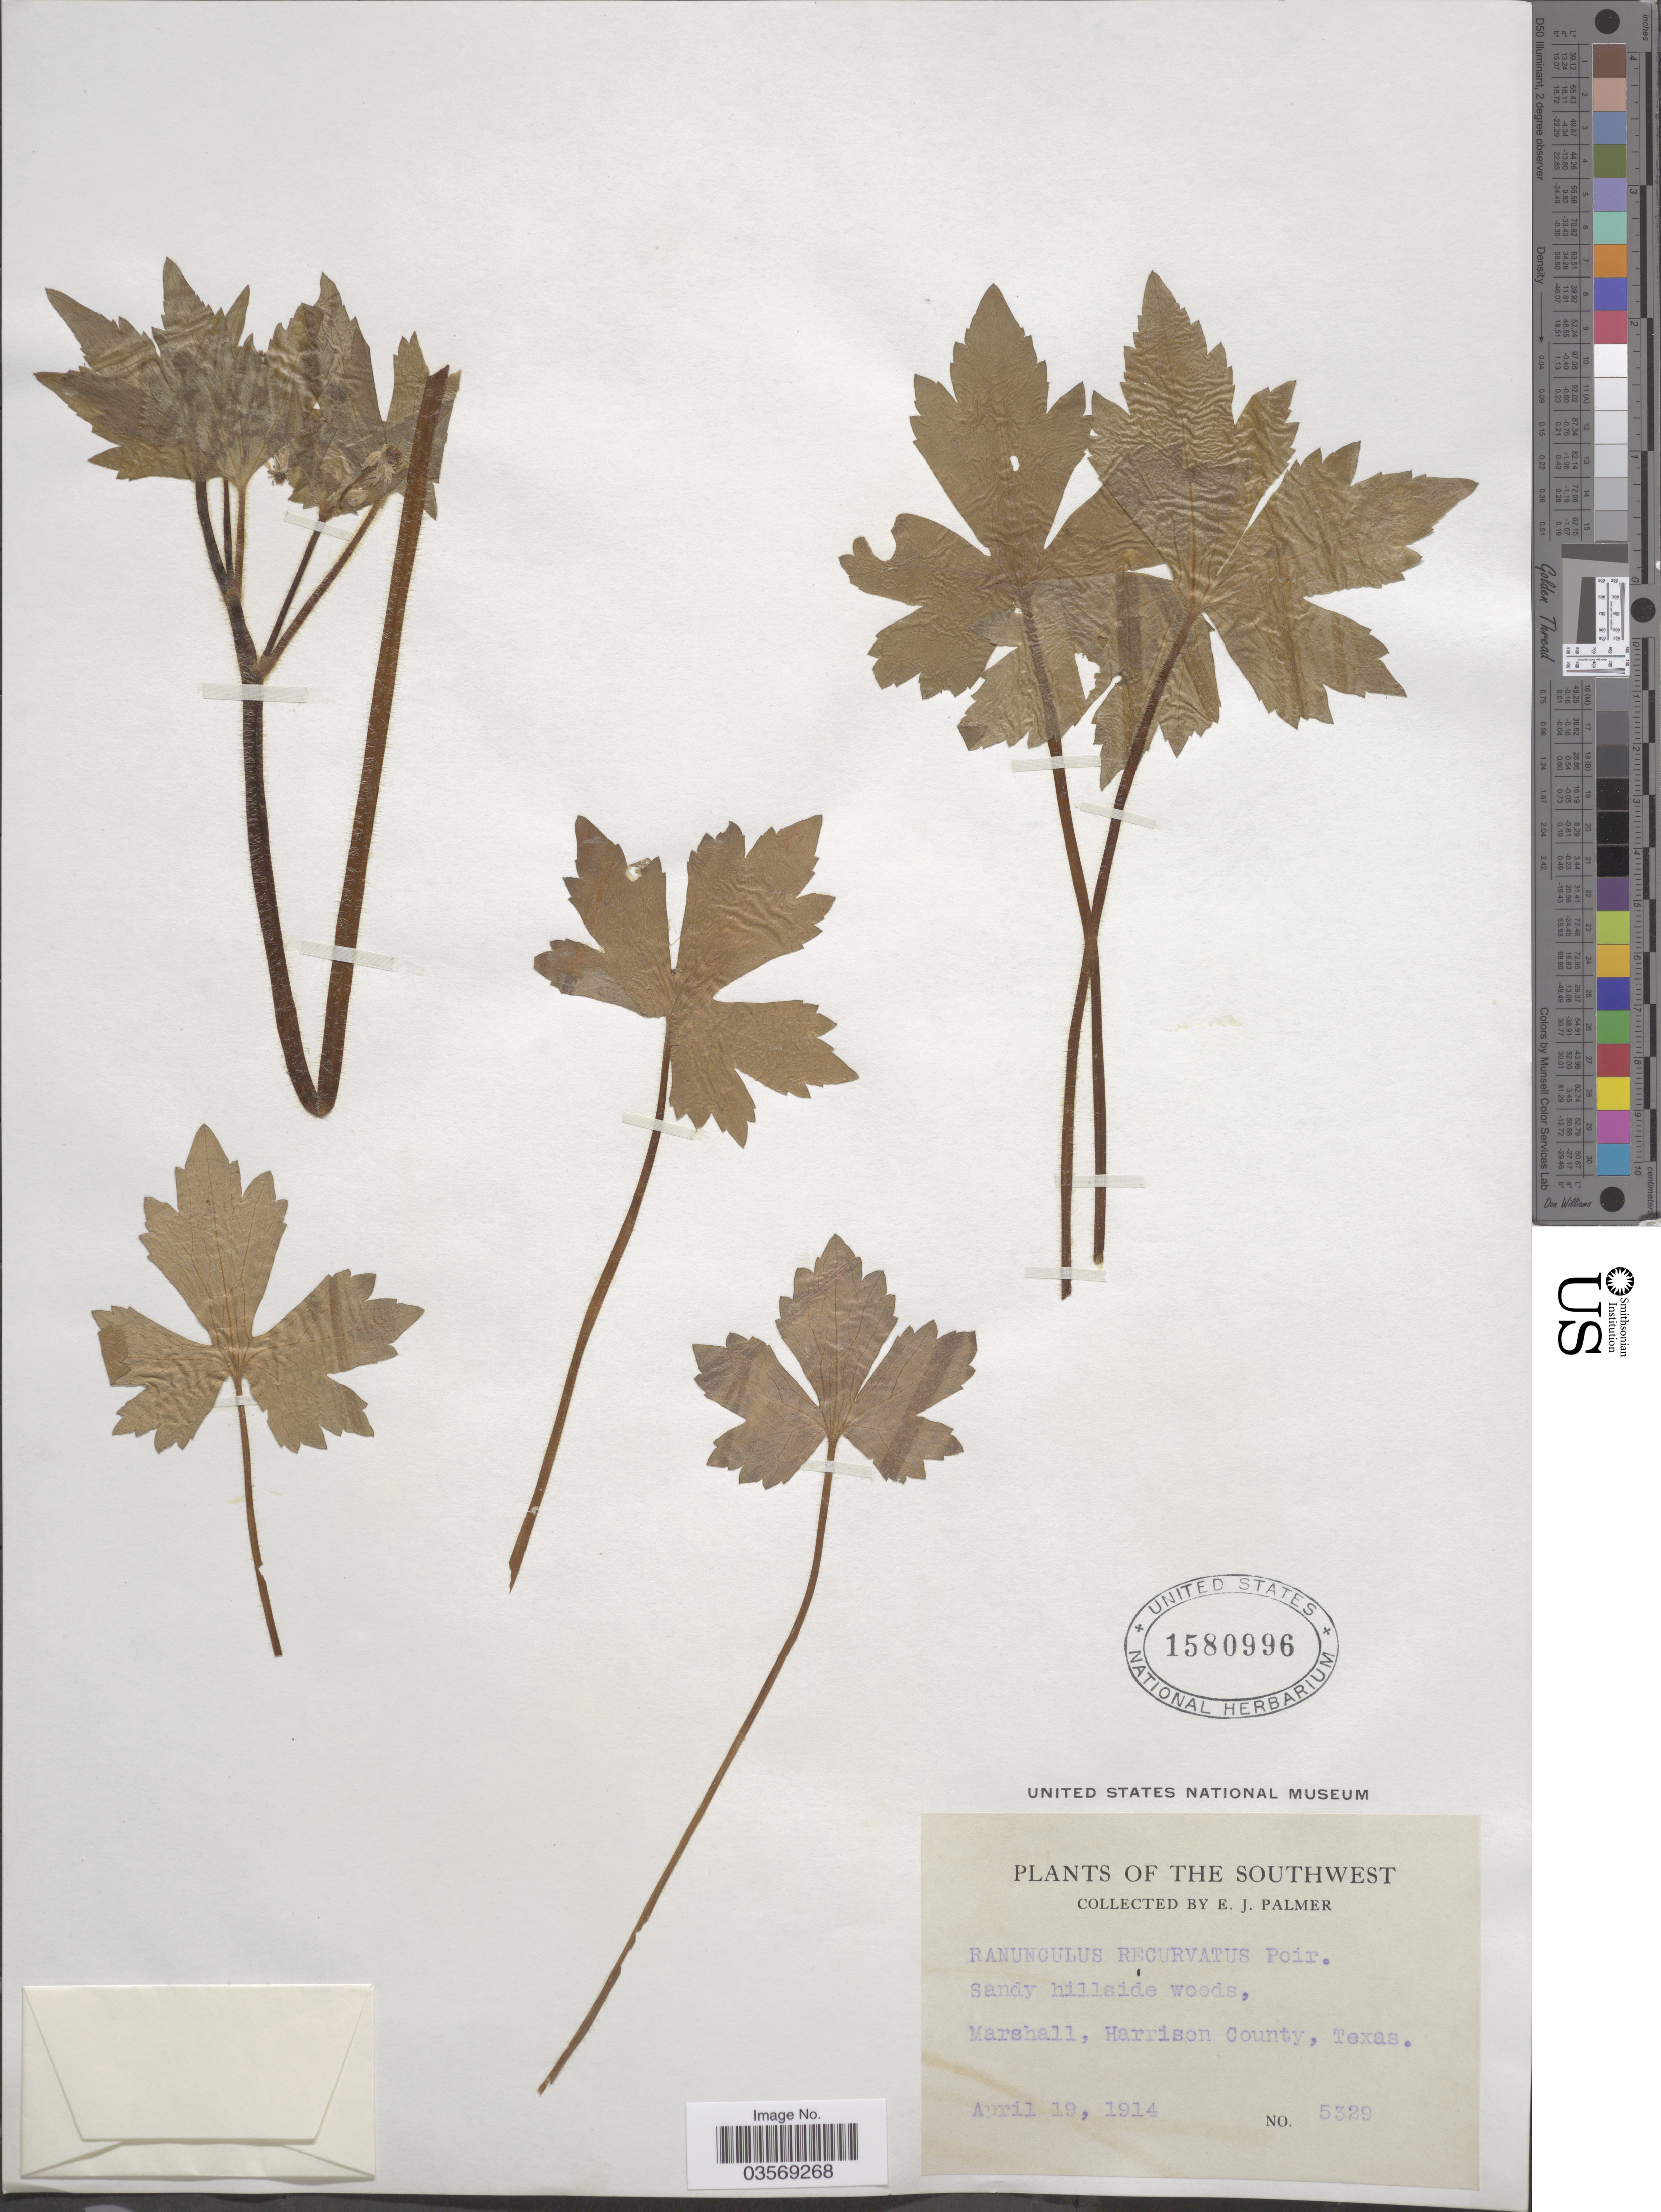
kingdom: Plantae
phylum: Tracheophyta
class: Magnoliopsida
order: Ranunculales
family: Ranunculaceae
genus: Ranunculus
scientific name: Ranunculus recurvatus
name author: Poir.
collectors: E. J. Palmer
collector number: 5329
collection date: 1914-04-19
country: United States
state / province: Texas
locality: The Southwest. Marshall, Harrison County.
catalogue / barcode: US 1580996